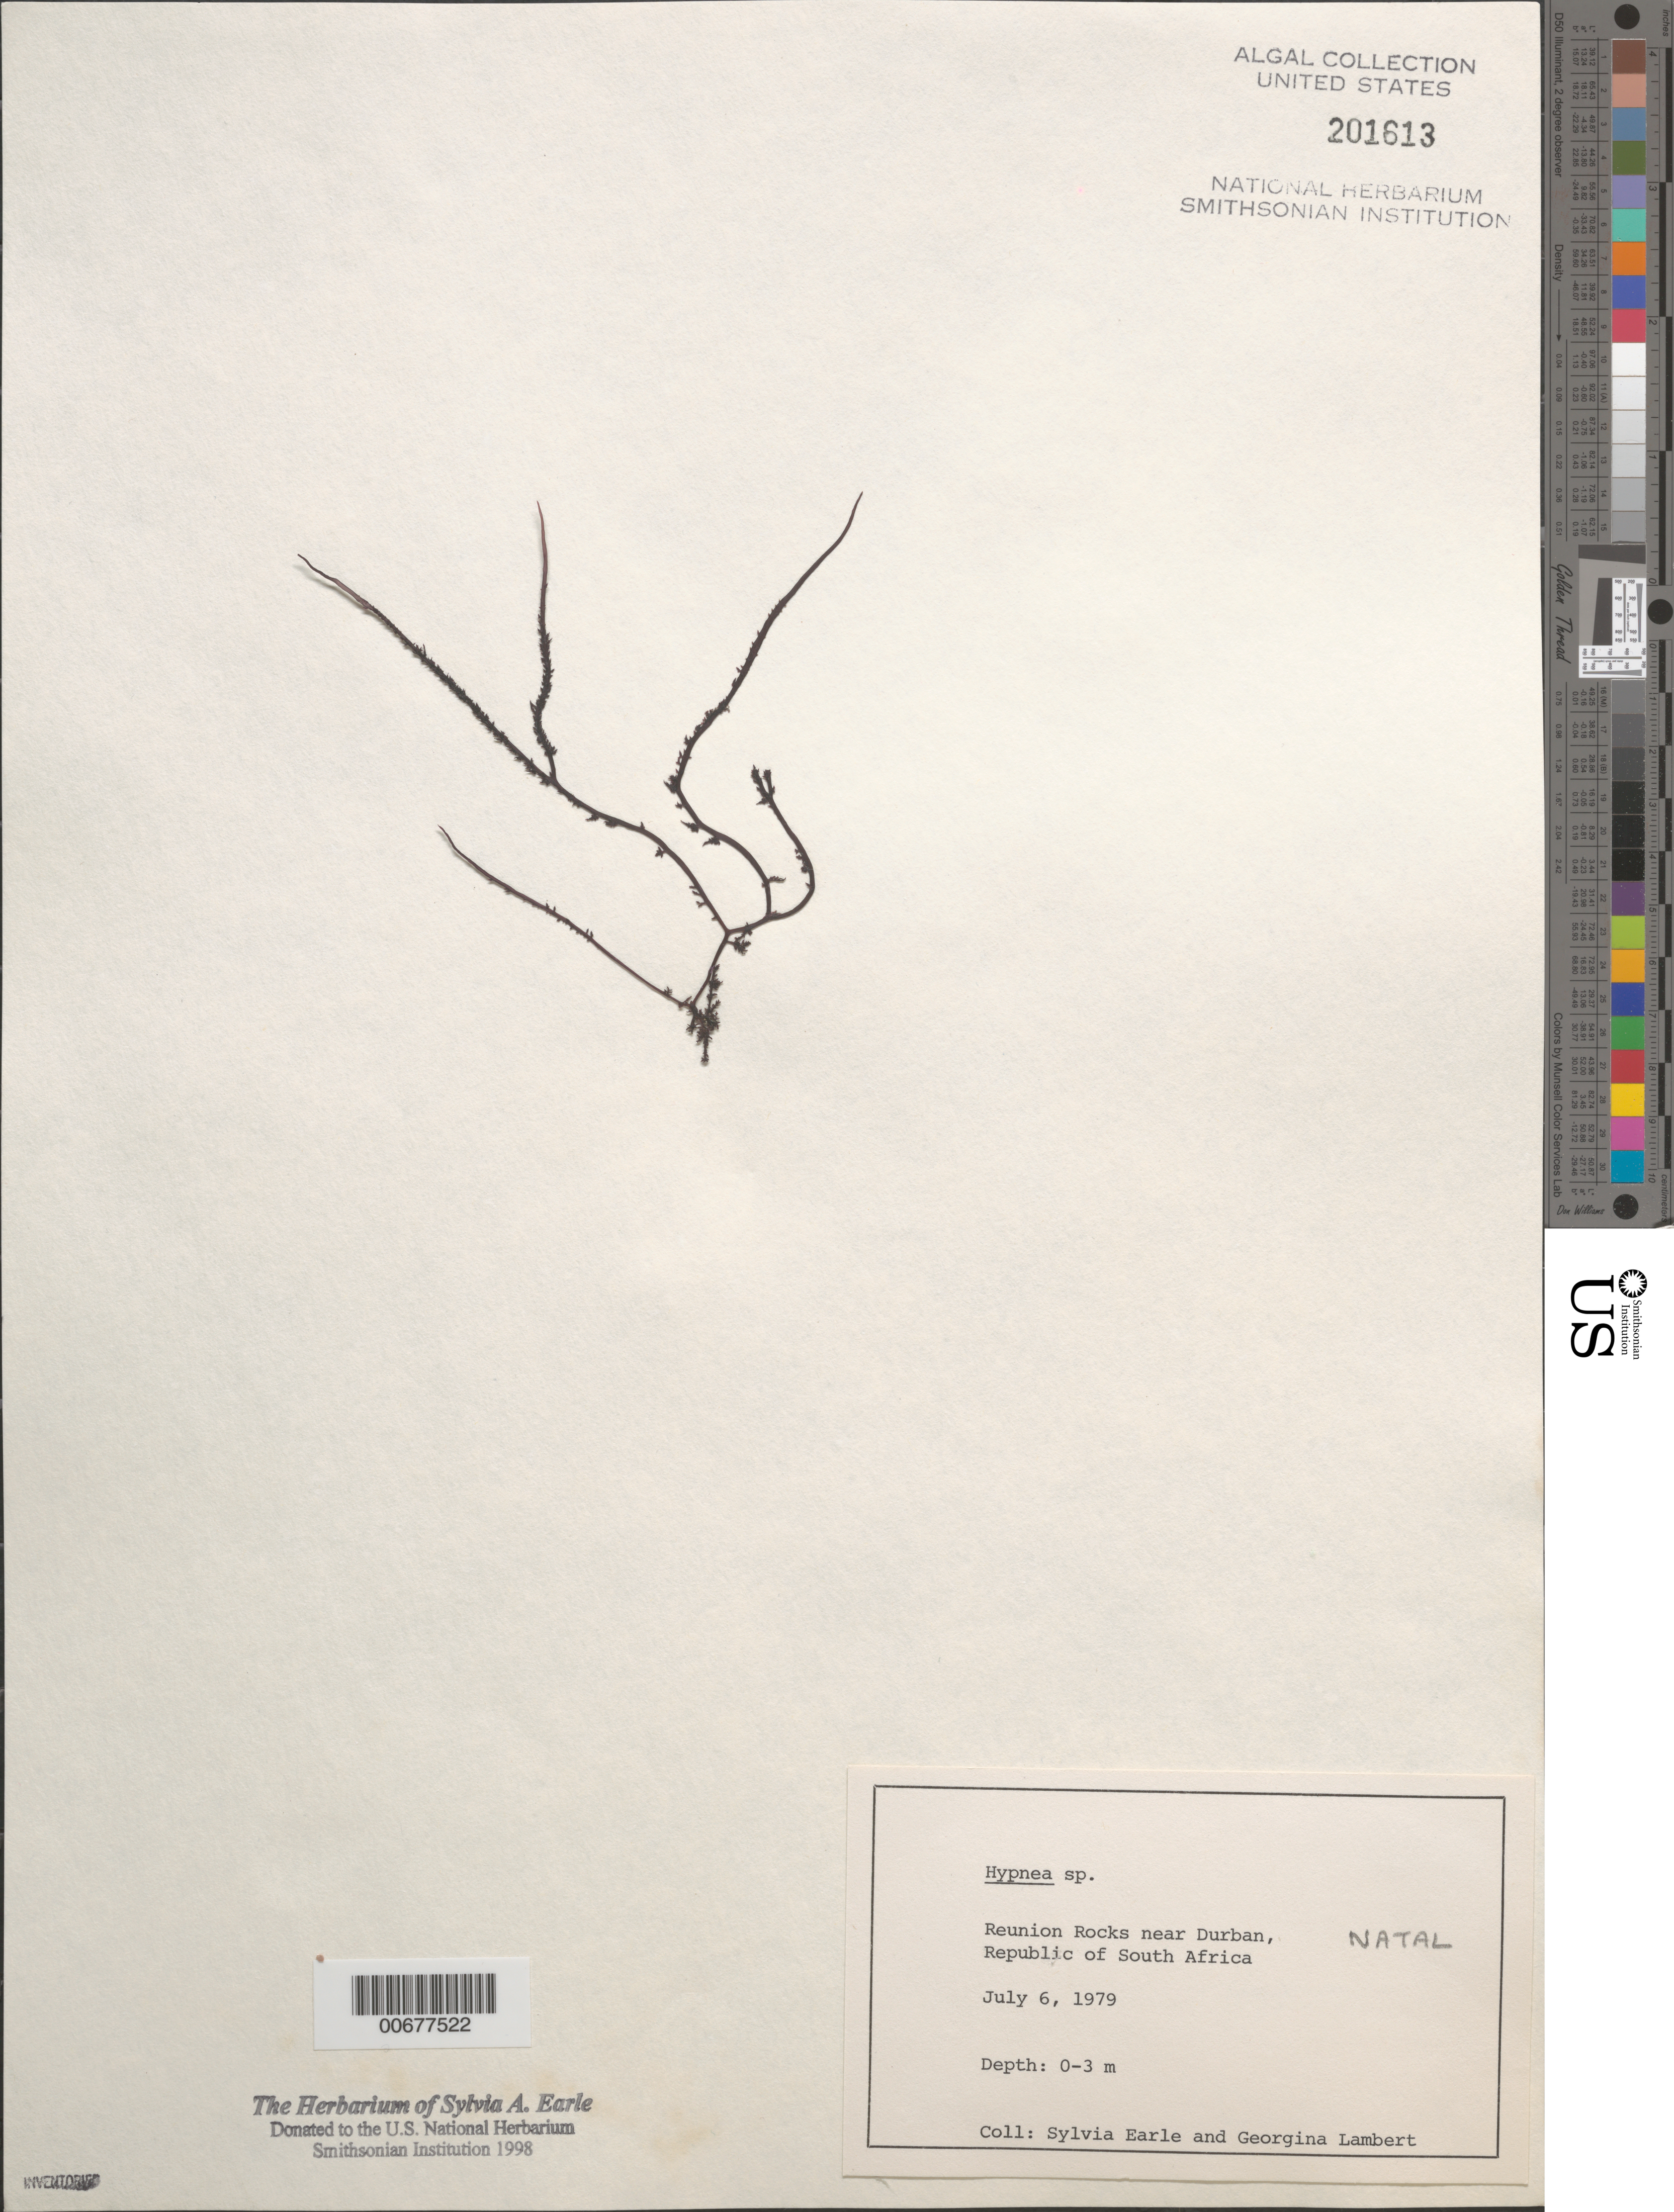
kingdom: Plantae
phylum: Rhodophyta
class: Florideophyceae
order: Gigartinales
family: Cystocloniaceae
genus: Hypnea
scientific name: Hypnea sp.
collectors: S. A. Earle & G. Lambert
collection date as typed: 06 Jul 1979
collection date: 1979-07-06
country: South Africa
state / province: KwaZulu-Natal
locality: Reunion Rocks near Durban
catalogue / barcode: US 201613